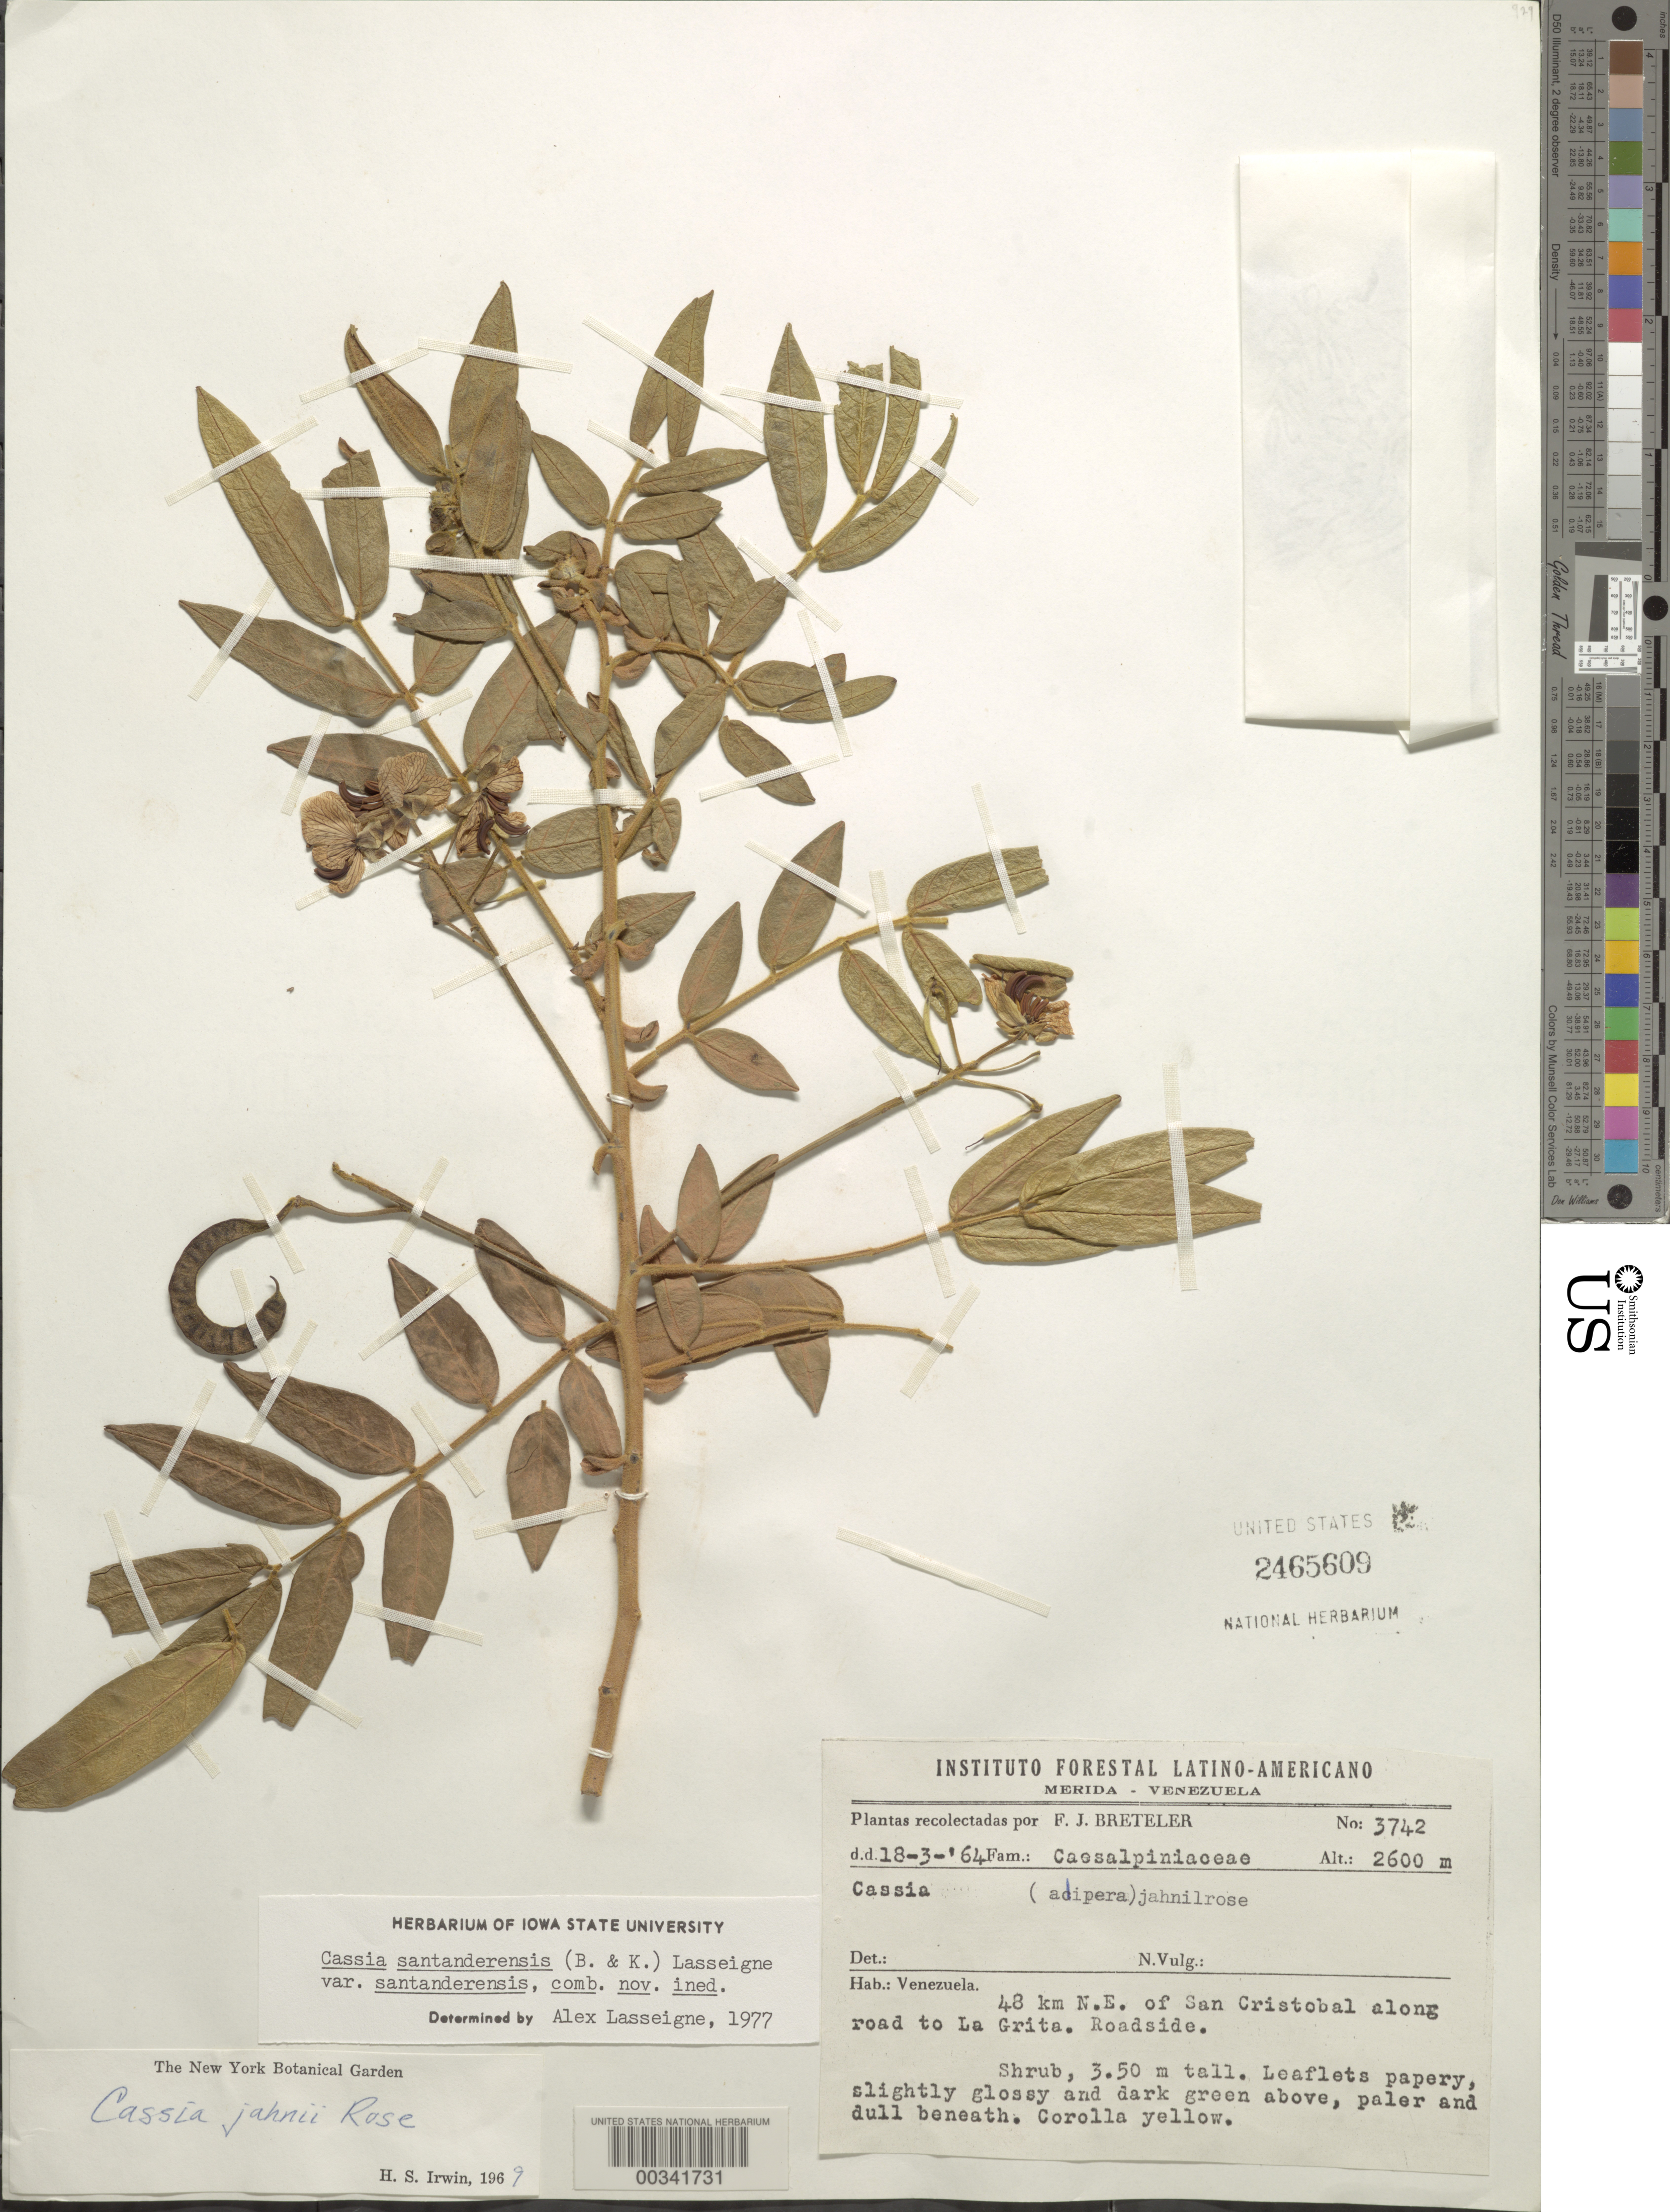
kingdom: Plantae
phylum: Tracheophyta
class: Magnoliopsida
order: Fabales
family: Fabaceae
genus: Senna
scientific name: Senna santanderensis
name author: (Britton & Killip) H.S. Irwin & Barneby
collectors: F. J. Breteler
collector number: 3742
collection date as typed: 18 Mar 1964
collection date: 1964-03-18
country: Venezuela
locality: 48 km ne of san cristobal along road to la grita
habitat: Roadside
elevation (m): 2600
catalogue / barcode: US 2465609